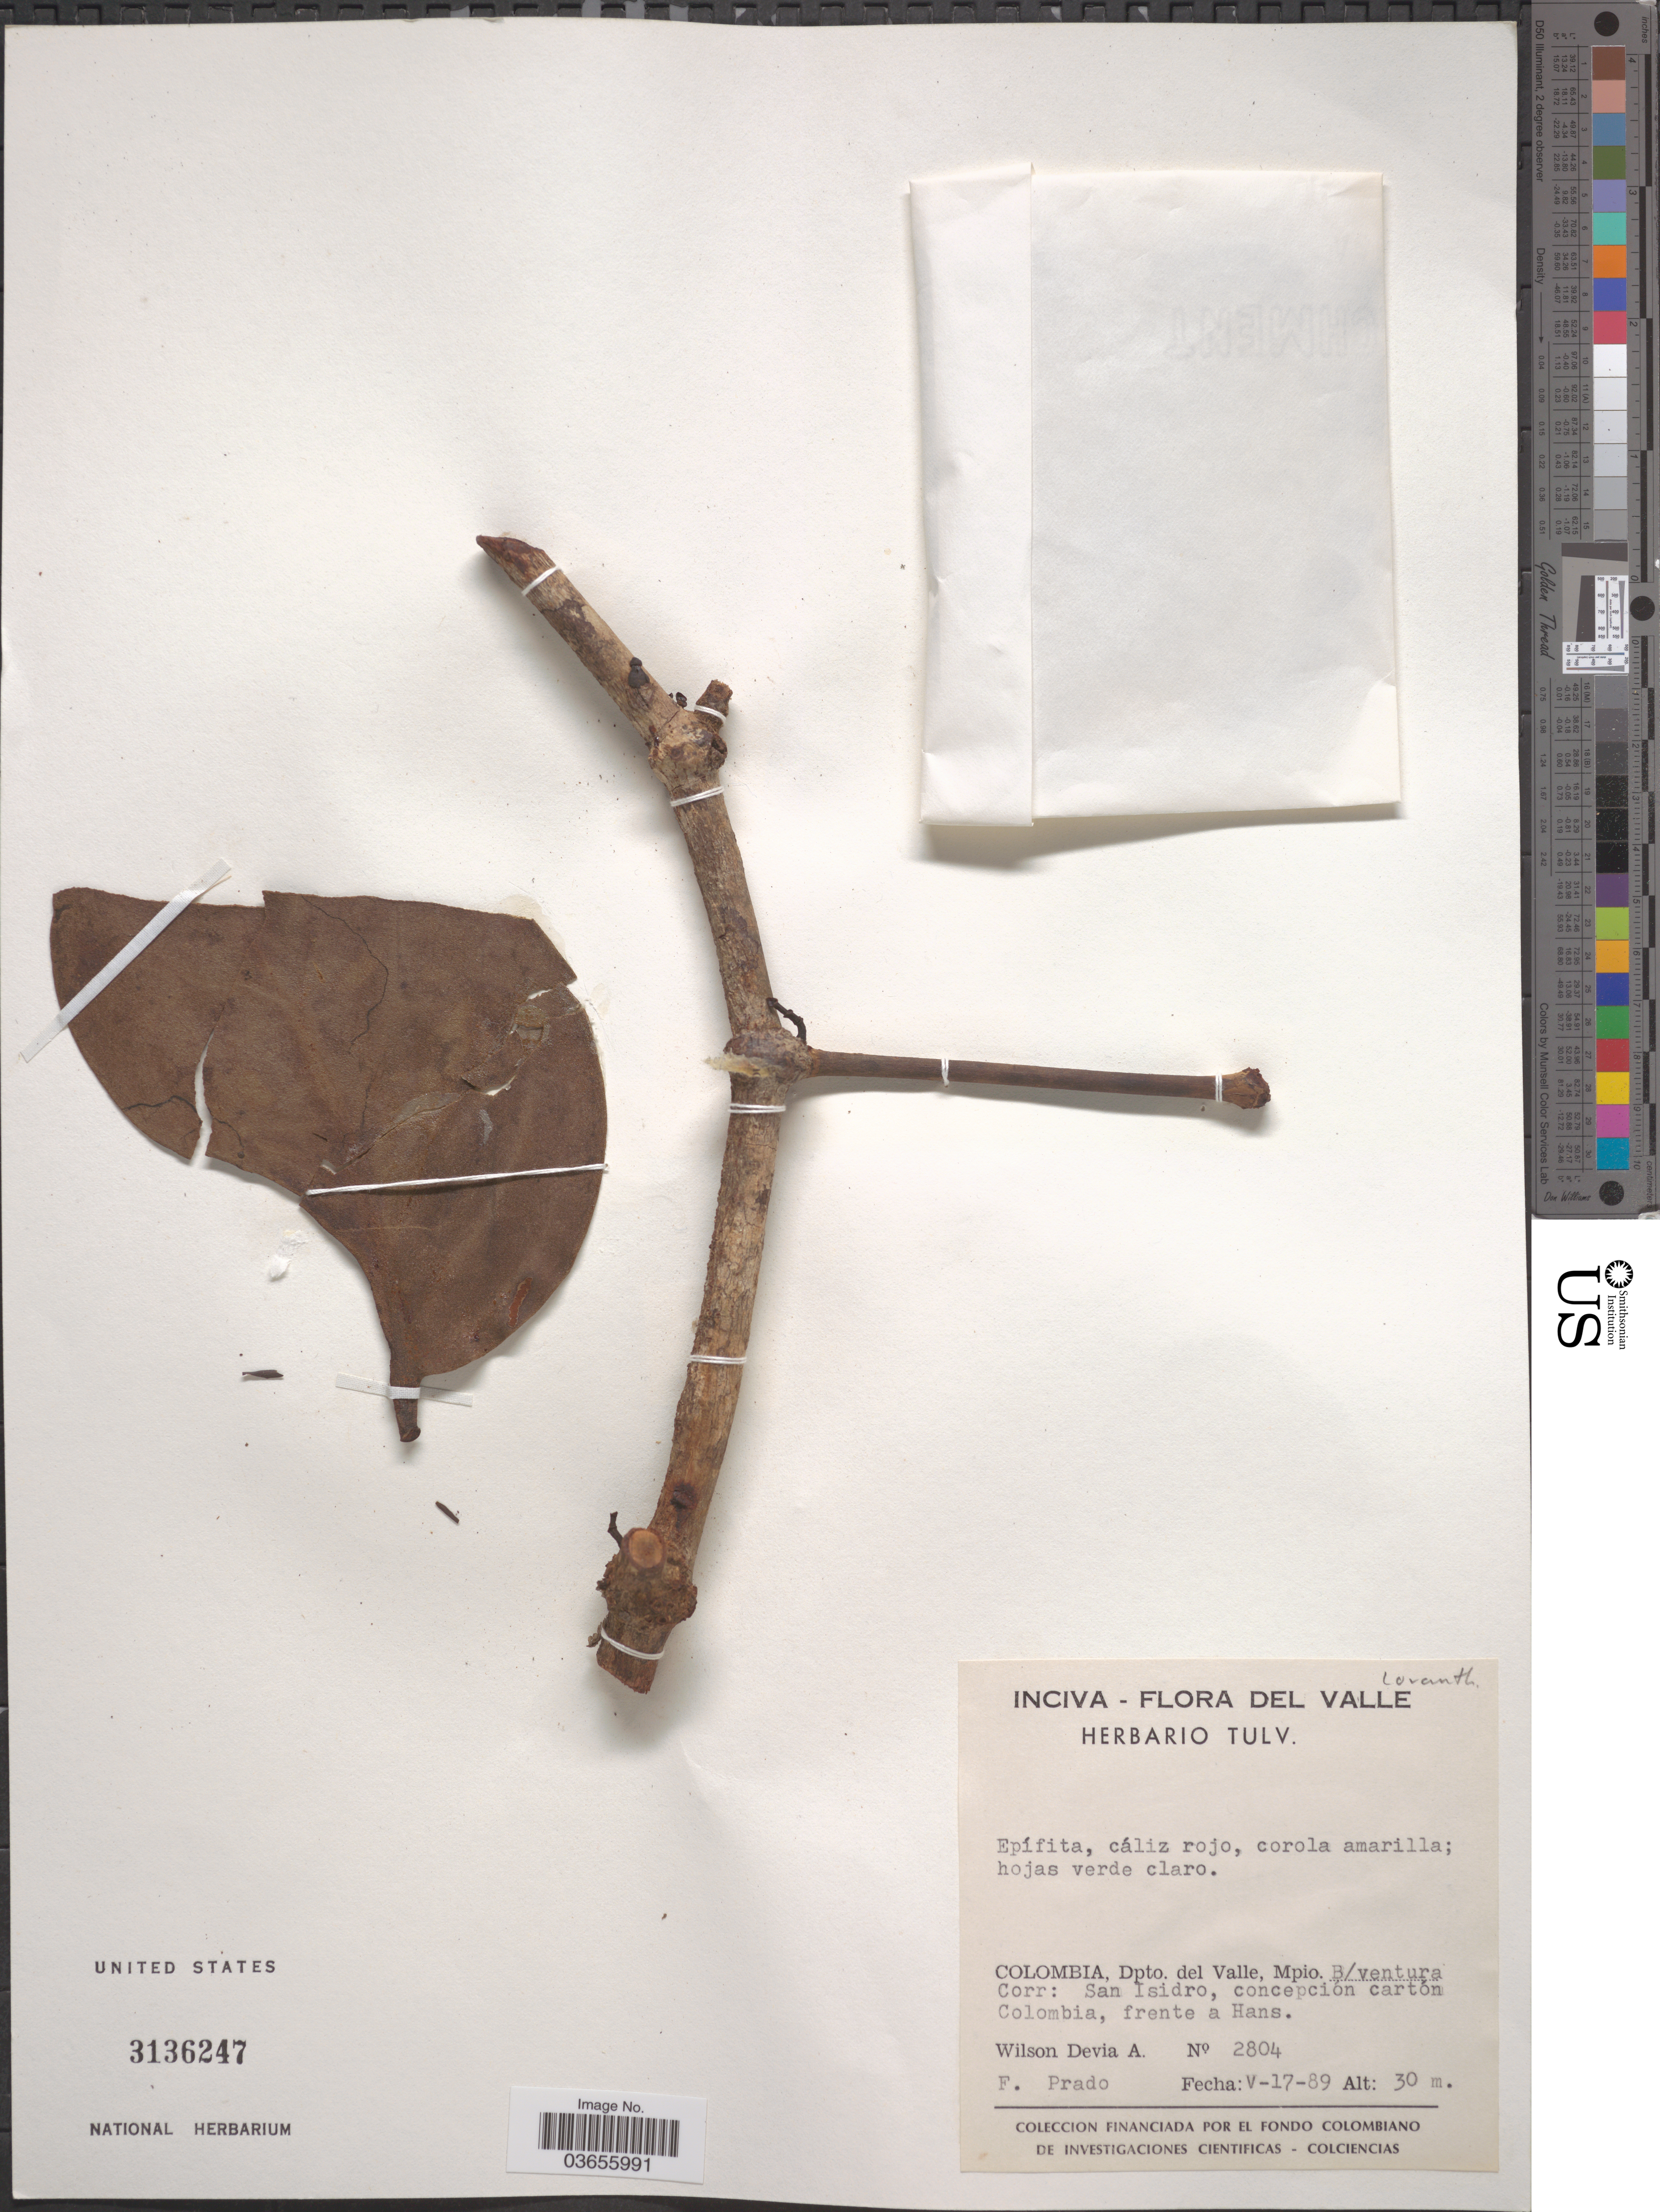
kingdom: Plantae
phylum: Tracheophyta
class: Magnoliopsida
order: Santalales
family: Loranthaceae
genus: Psittacanthus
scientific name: Psittacanthus sp.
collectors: W. Devia A. & F. Prado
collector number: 2804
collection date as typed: Transcribed d/m/y: 17/5/89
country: Colombia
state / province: Valle del Cauca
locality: Dpto. del Valle, Mpio. B/ventura. Corr: San Isidro, concepción cartón Colombia, frente a Hans.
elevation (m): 30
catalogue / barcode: US 3136247